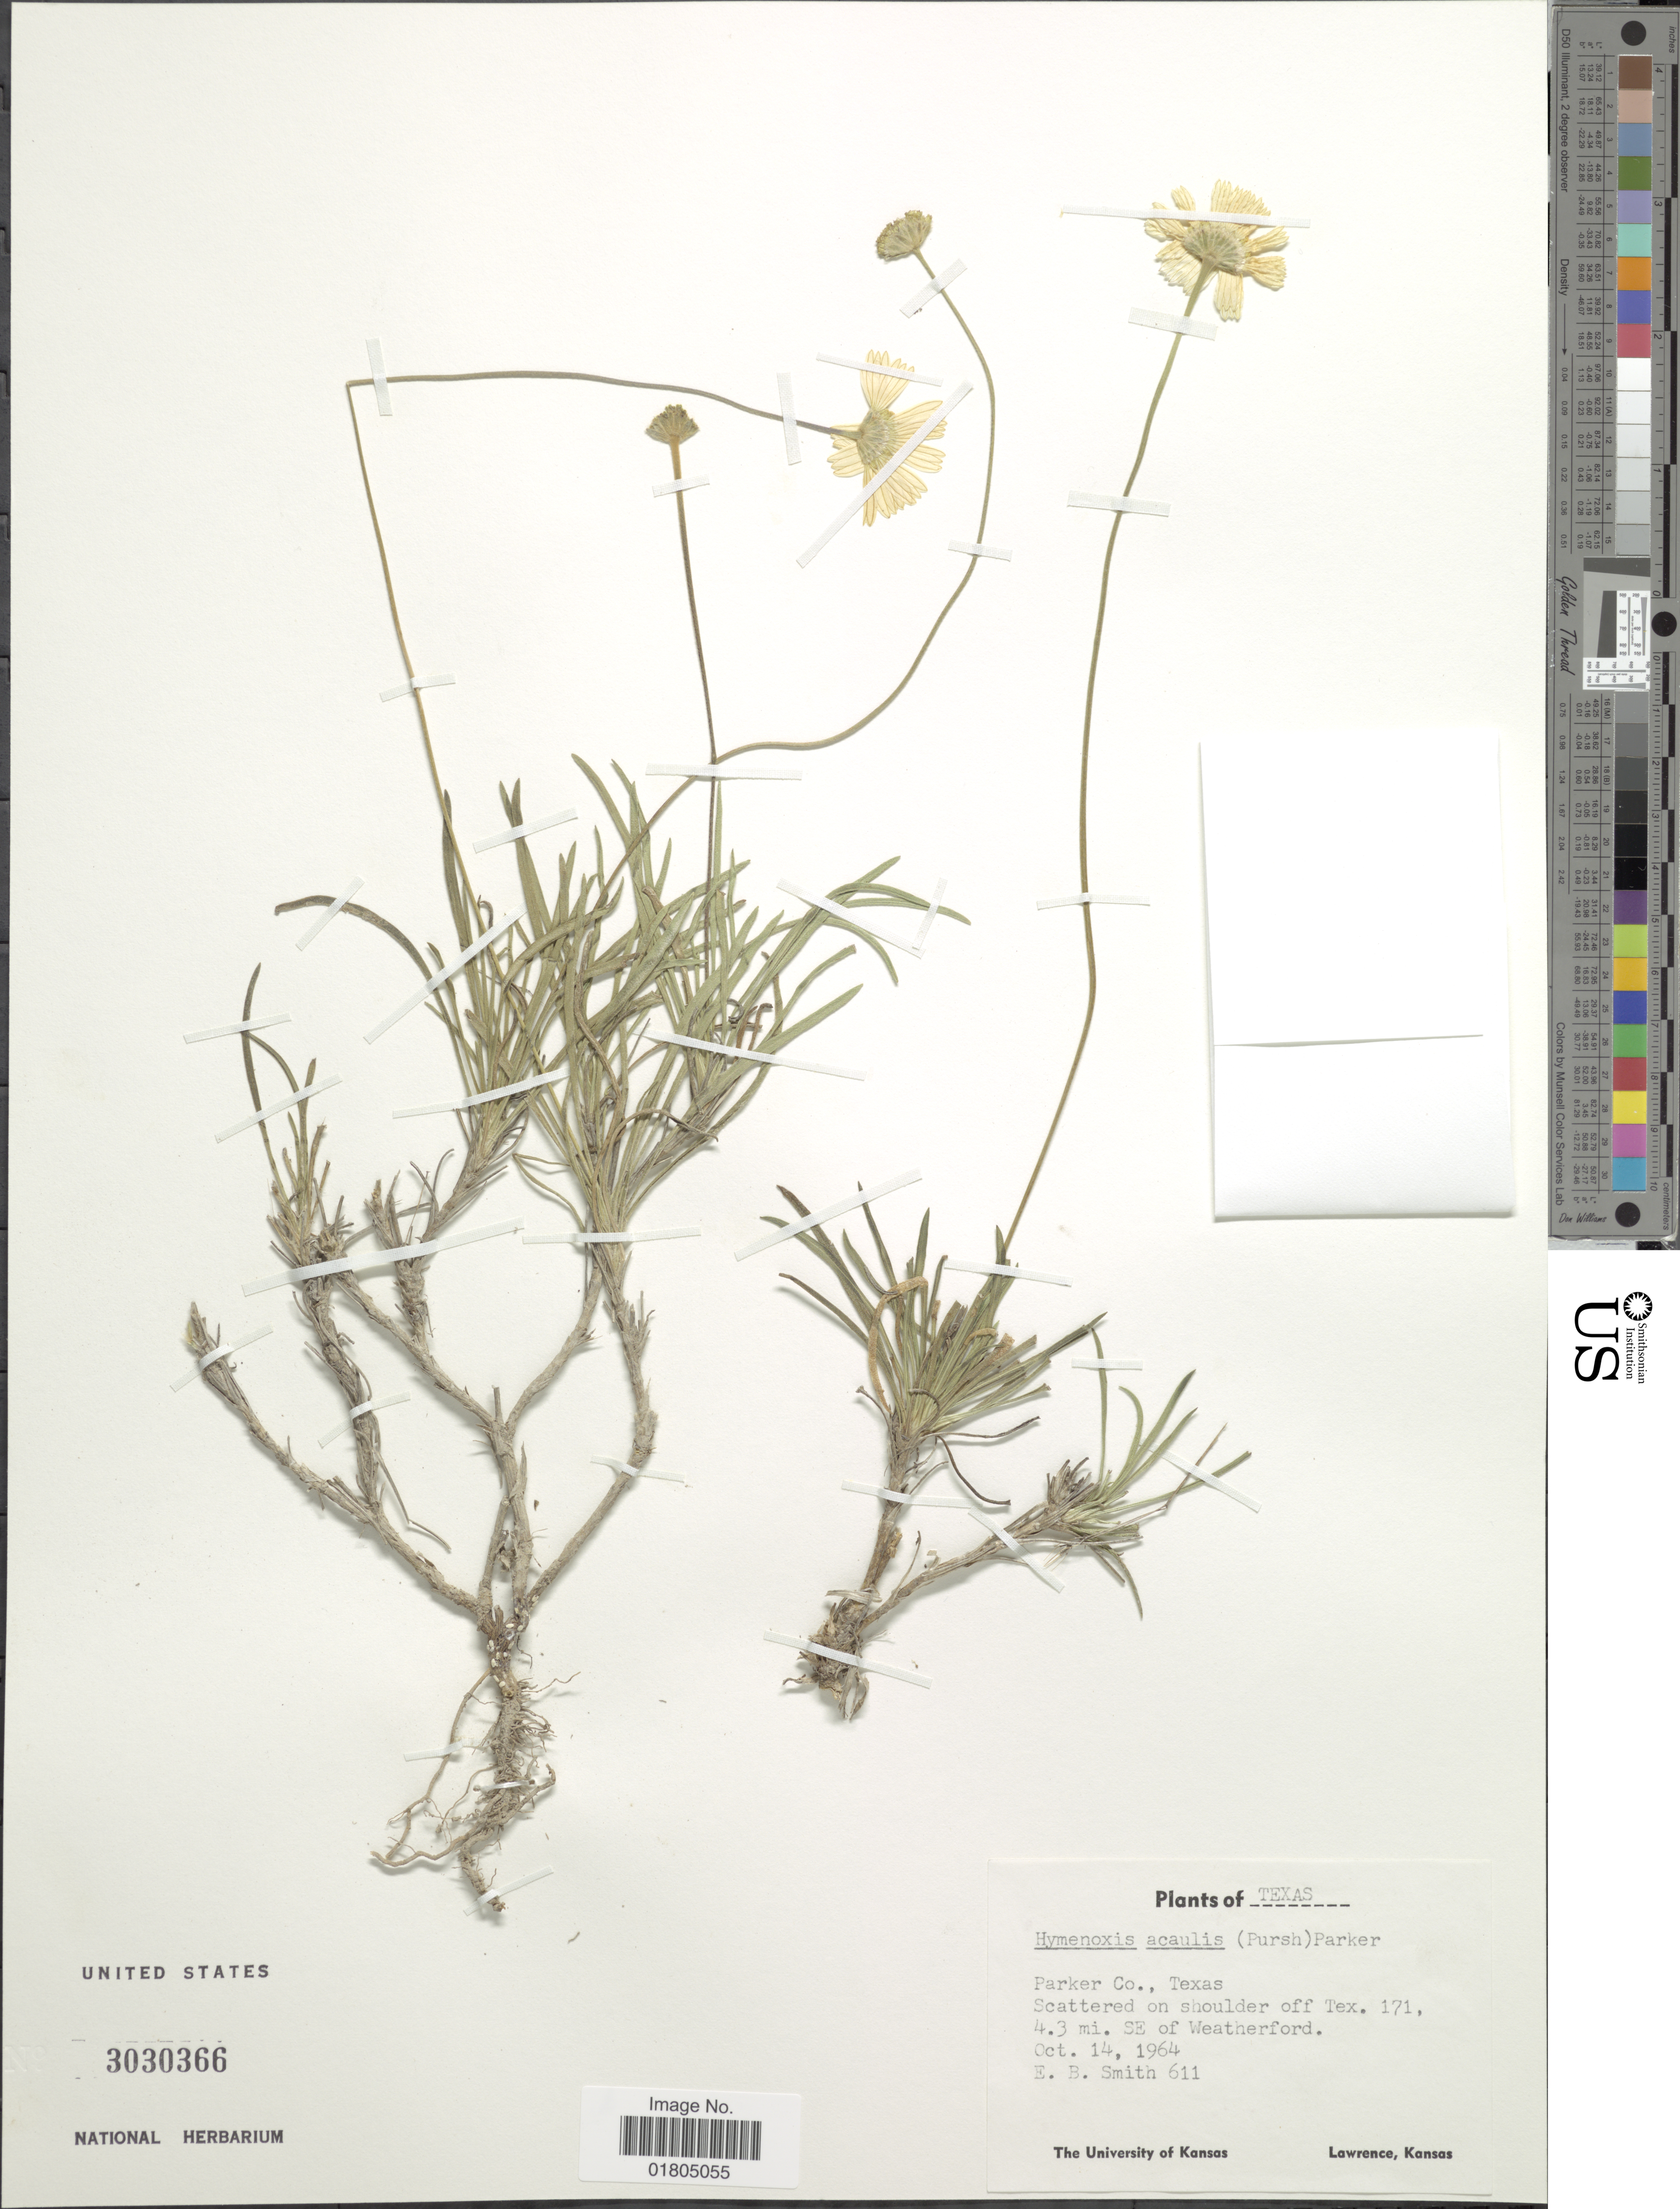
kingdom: Plantae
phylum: Tracheophyta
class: Magnoliopsida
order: Asterales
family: Asteraceae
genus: Actinea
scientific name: Actinea acaulis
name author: (Pursh) Spreng.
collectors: E. B. Smith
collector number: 611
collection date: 1964-10-14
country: United States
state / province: Texas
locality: Parker Co., Texas, Scattered on shoulder off Tex. 171, 4.3 mi. SE of Weatherford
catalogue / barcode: US 3030366